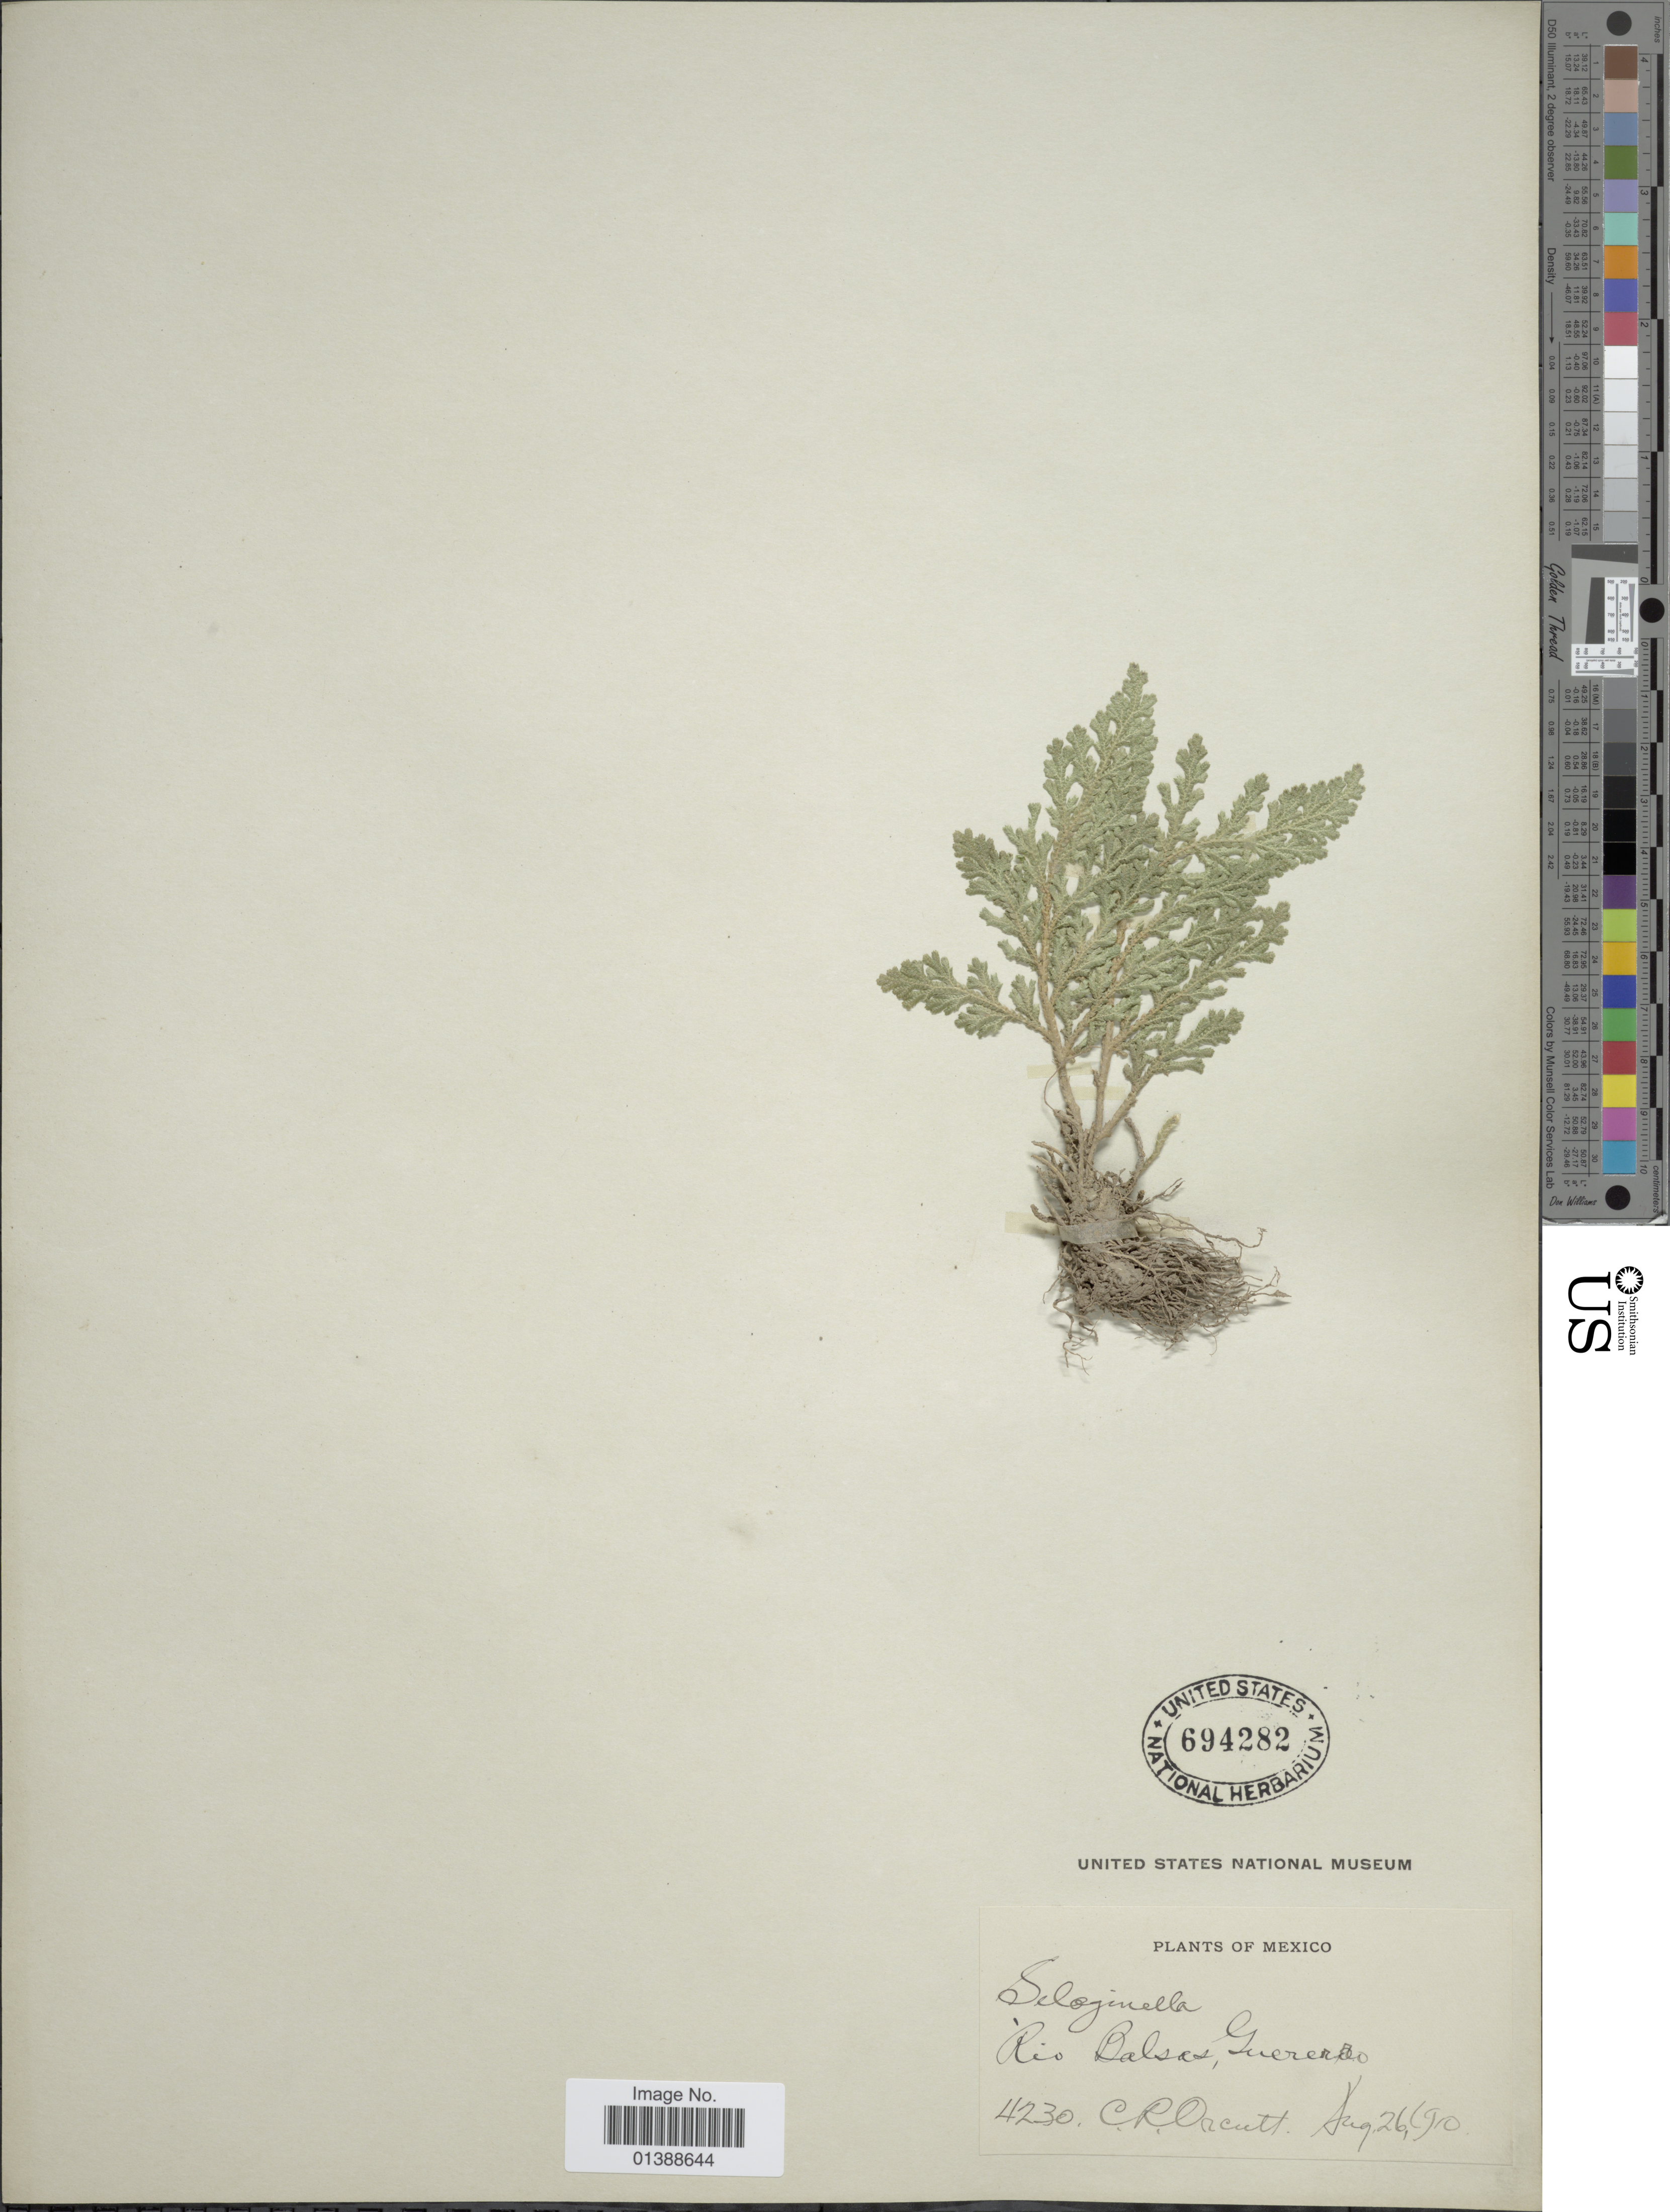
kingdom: Plantae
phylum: Tracheophyta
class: Lycopodiopsida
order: Selaginellales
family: Selaginellaceae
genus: Selaginella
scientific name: Selaginella pallescens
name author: (C. Presl) Spring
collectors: C. R. Orcutt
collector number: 4230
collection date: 1910-08-26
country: Mexico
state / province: Guerrero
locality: Rio Balsas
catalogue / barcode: US 694282